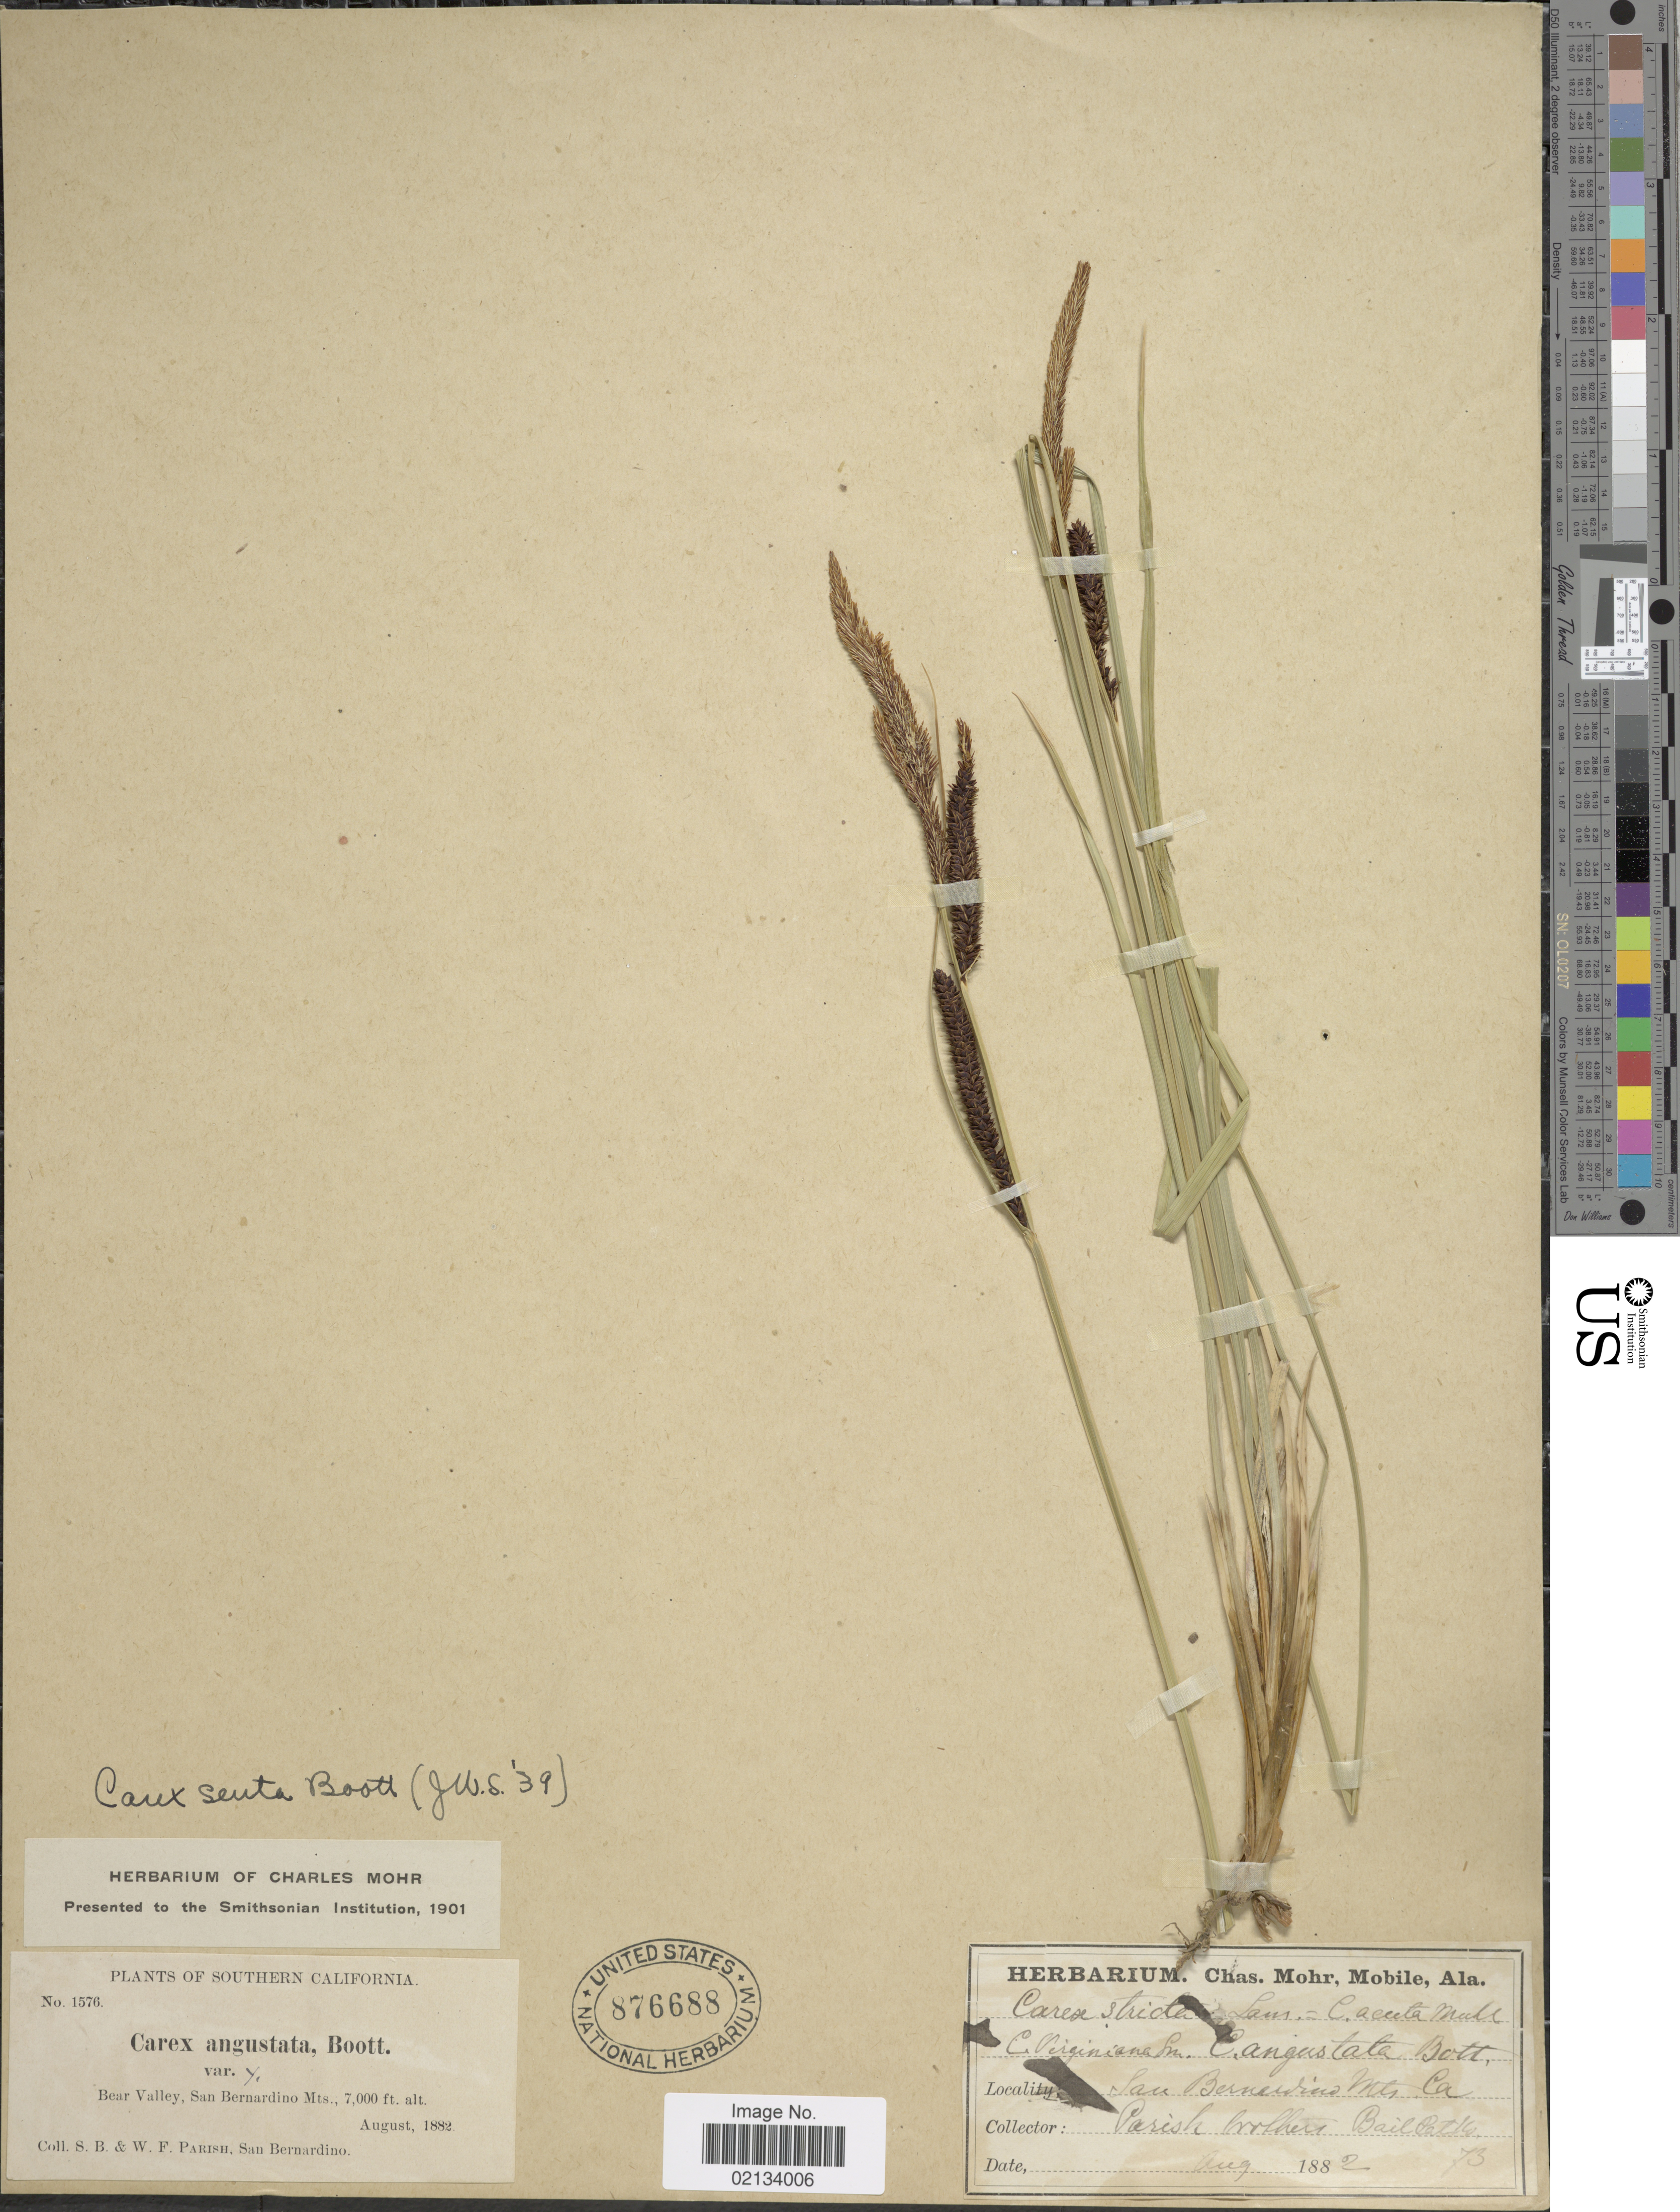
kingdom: Plantae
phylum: Tracheophyta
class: Liliopsida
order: Poales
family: Cyperaceae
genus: Carex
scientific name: Carex senta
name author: Boott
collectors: S. B. Parish & W. F. Parish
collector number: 1576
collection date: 1882-08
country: United States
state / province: California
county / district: San Bernardino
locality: Southern California, Bear Valley, San Bernardino Mts.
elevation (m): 2134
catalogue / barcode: US 876688